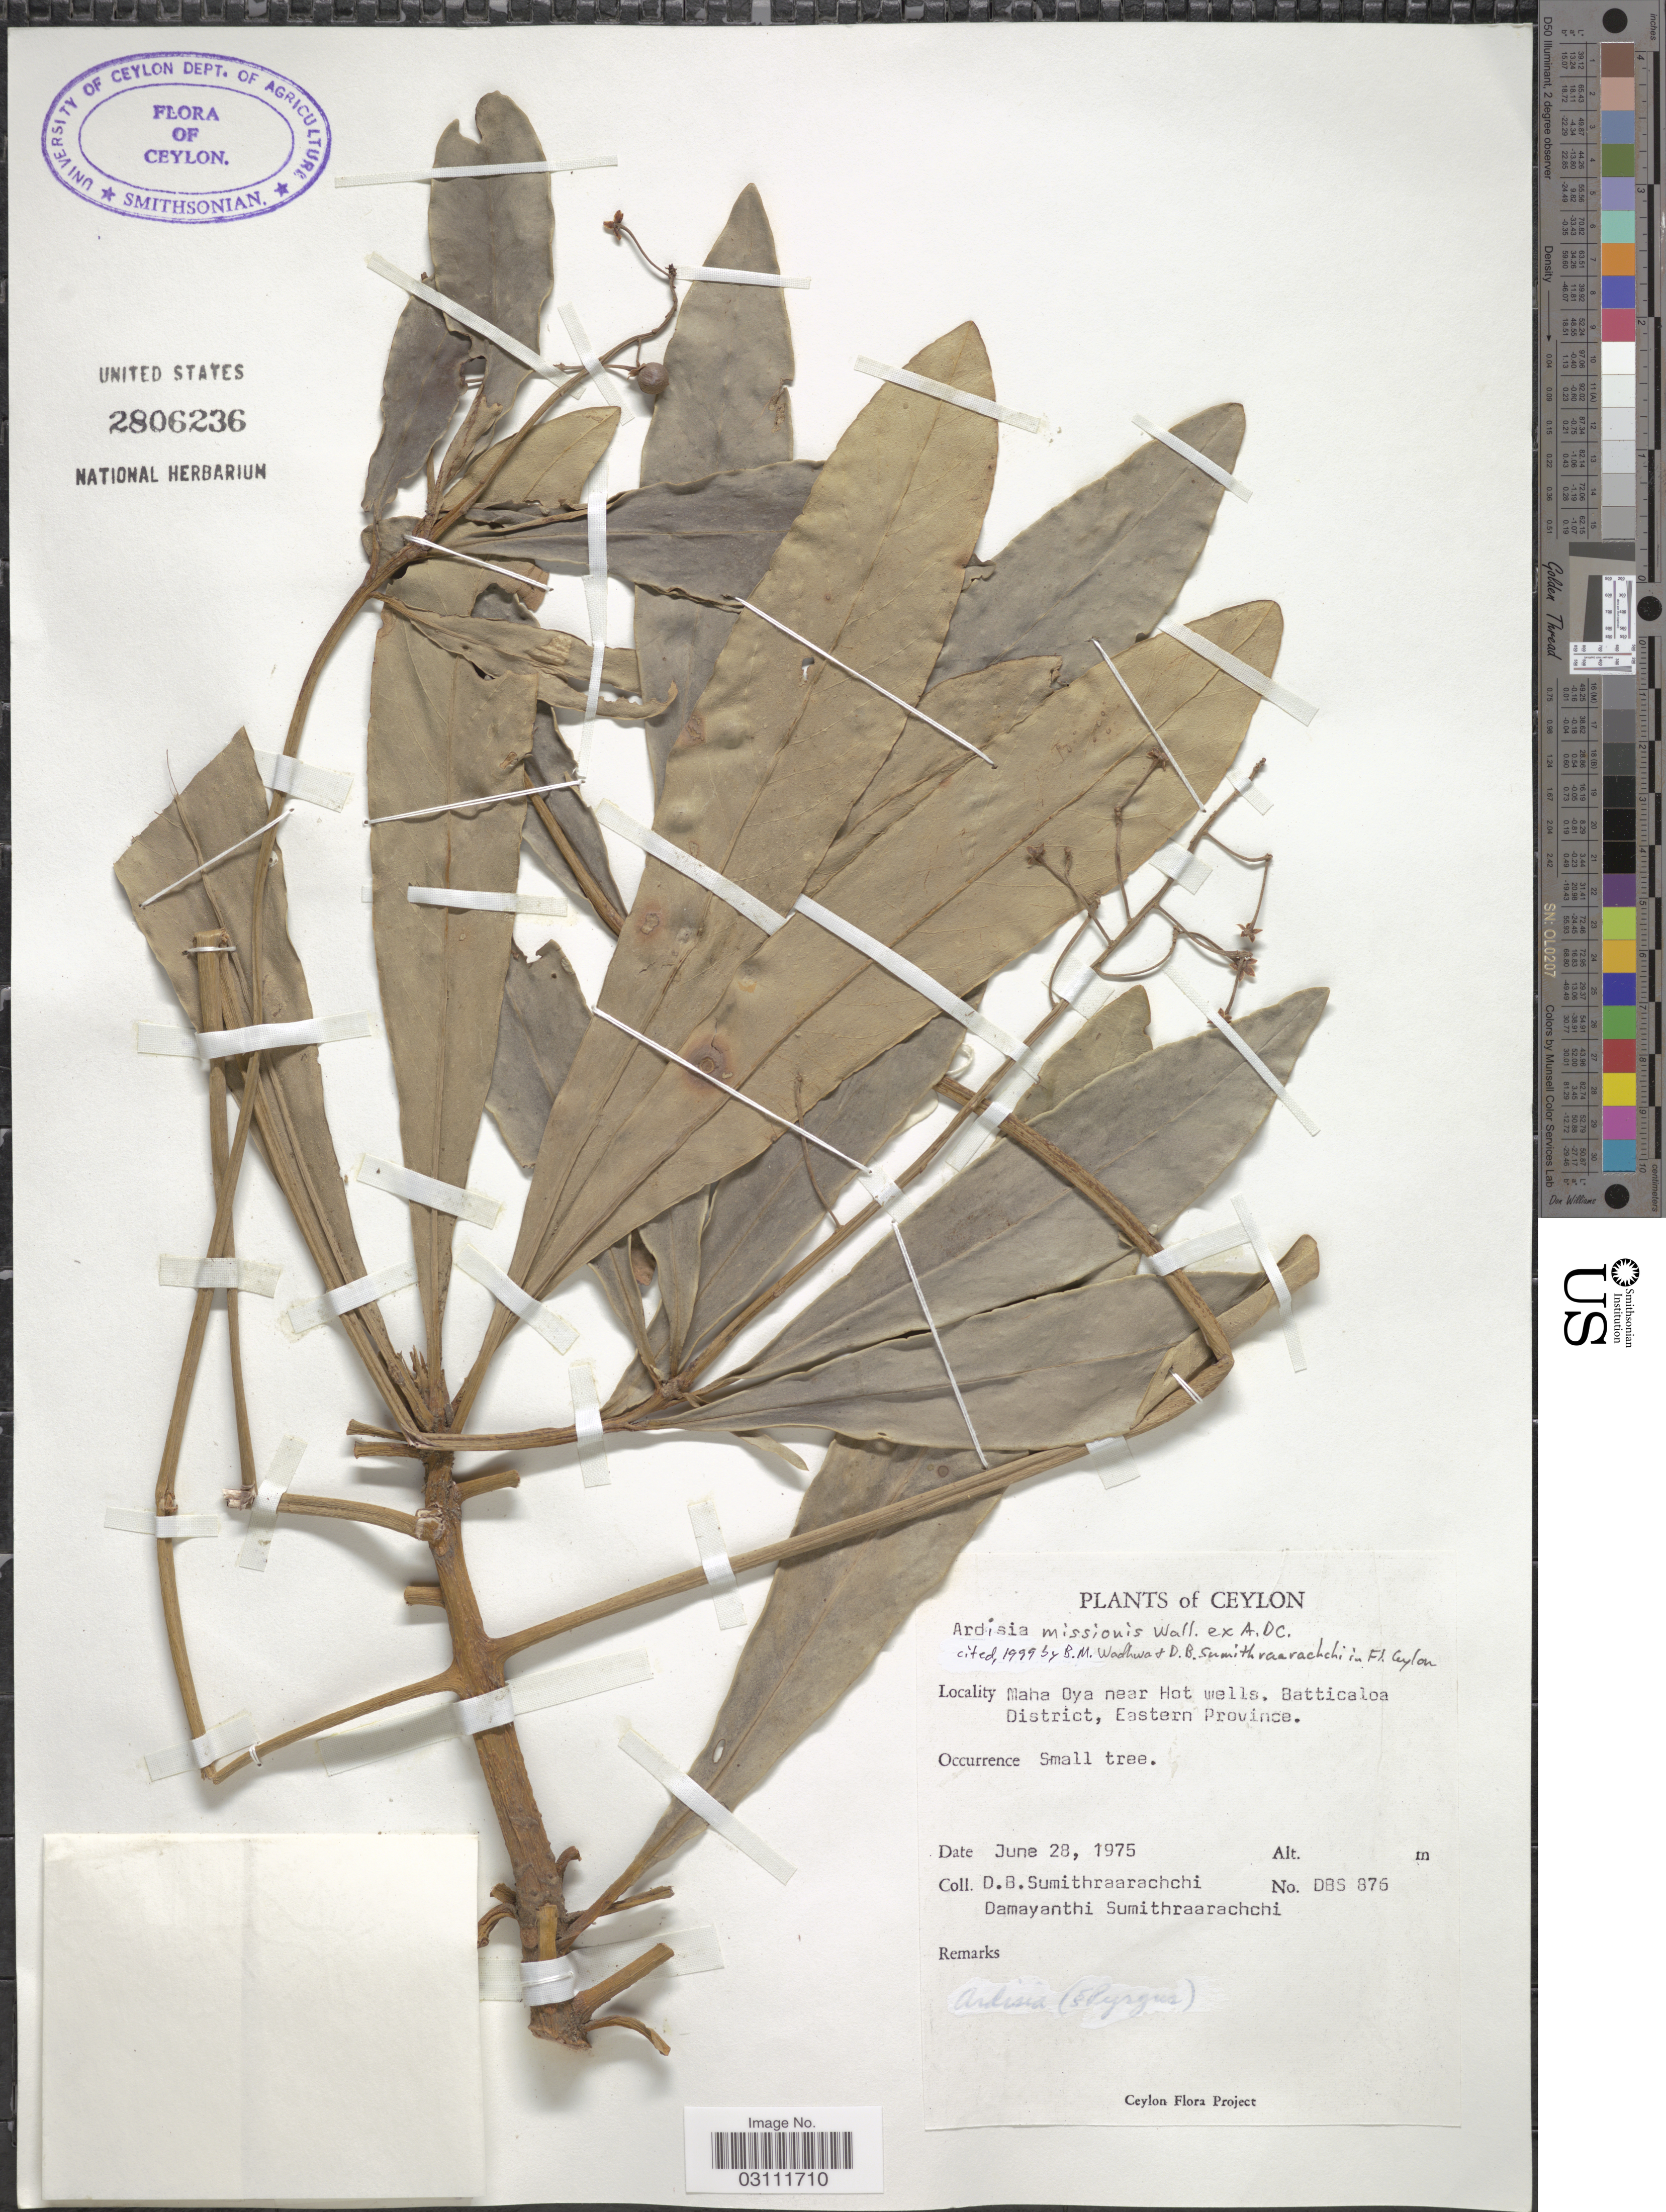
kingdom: Plantae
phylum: Tracheophyta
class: Magnoliopsida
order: Ericales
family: Primulaceae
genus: Ardisia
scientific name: Ardisia missionis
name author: Wall. ex A. DC.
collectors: D. B. Sumithraarachchi & D. Sumithraarachchi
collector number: DBS 876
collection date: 1975-06-28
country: Sri Lanka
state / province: Eastern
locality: Ceylon, Maha Oya near Hot wells, Batticaloa District, Eastern Province.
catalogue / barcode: US 2806236